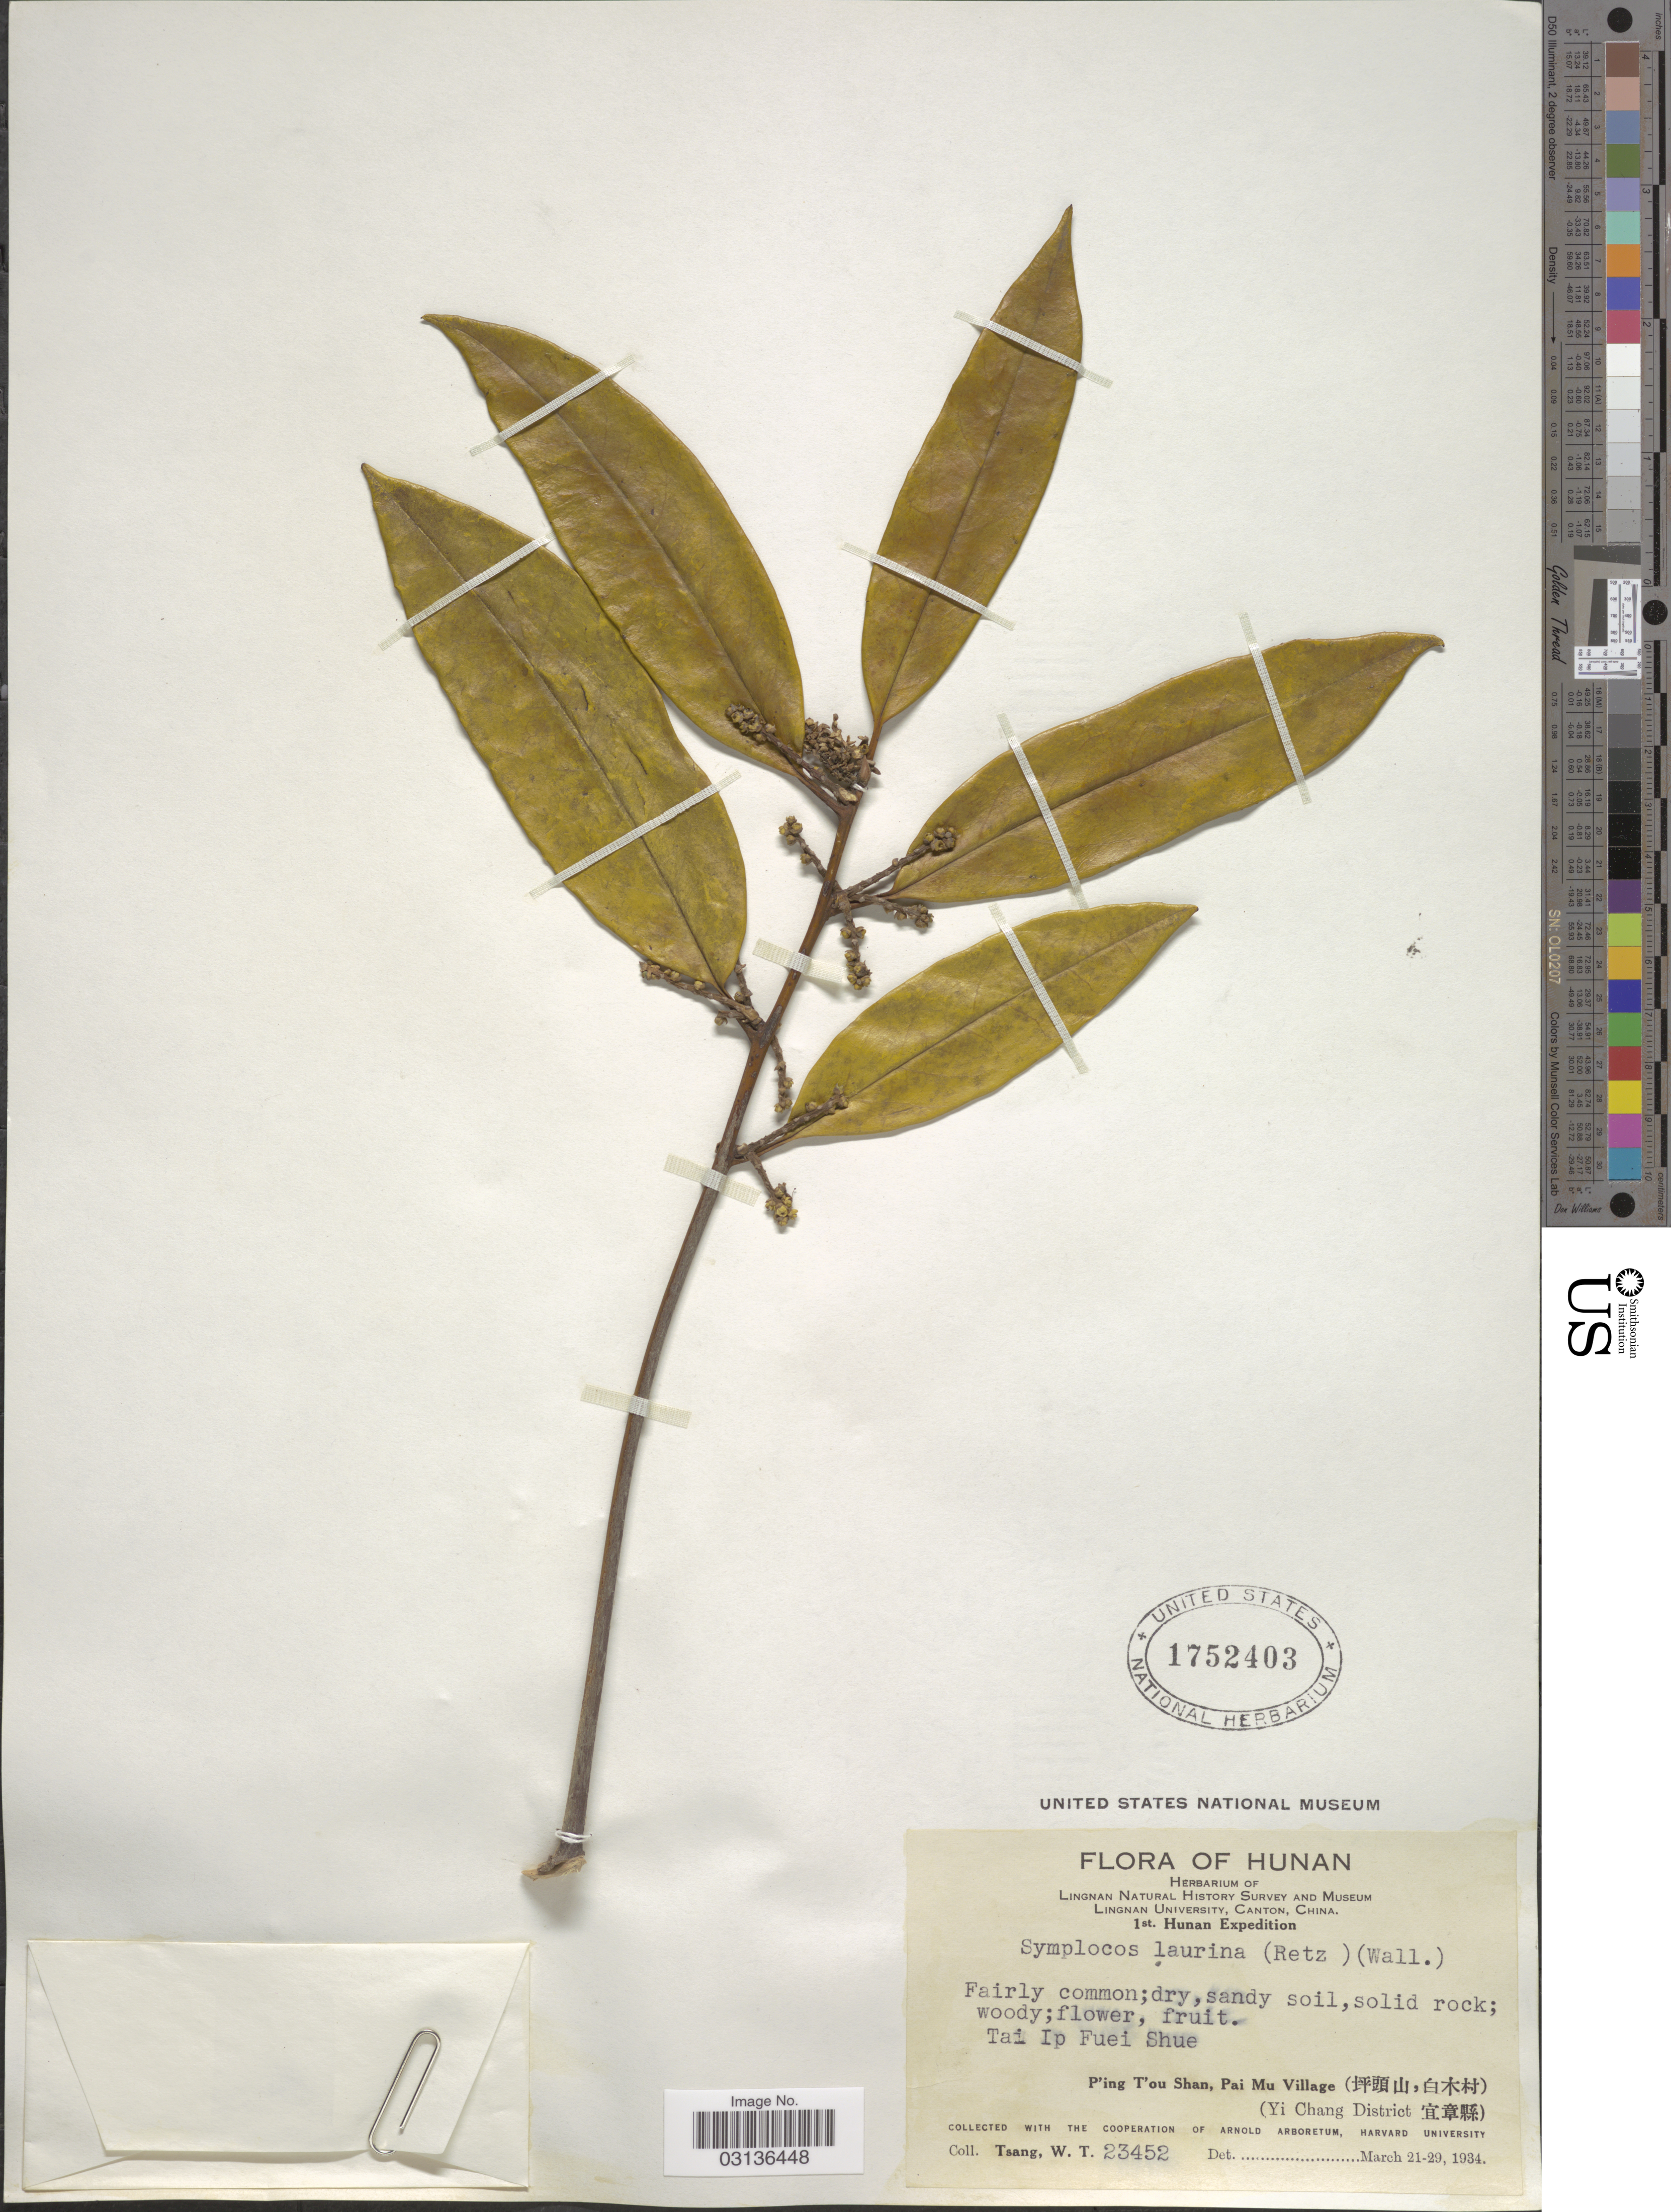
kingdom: Plantae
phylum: Tracheophyta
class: Magnoliopsida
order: Ericales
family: Symplocaceae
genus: Symplocos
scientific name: Symplocos cochinchinensis subsp. laurina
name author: (Retz.) Noot.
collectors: W. T. Tsang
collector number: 23452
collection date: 1934-03-21/1934-03-29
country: China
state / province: Hunan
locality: Tai Ip Fuei Shue. P'ing T'ou Shan, Pai Mu Village. (Yi Chang District).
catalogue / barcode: US 1752403